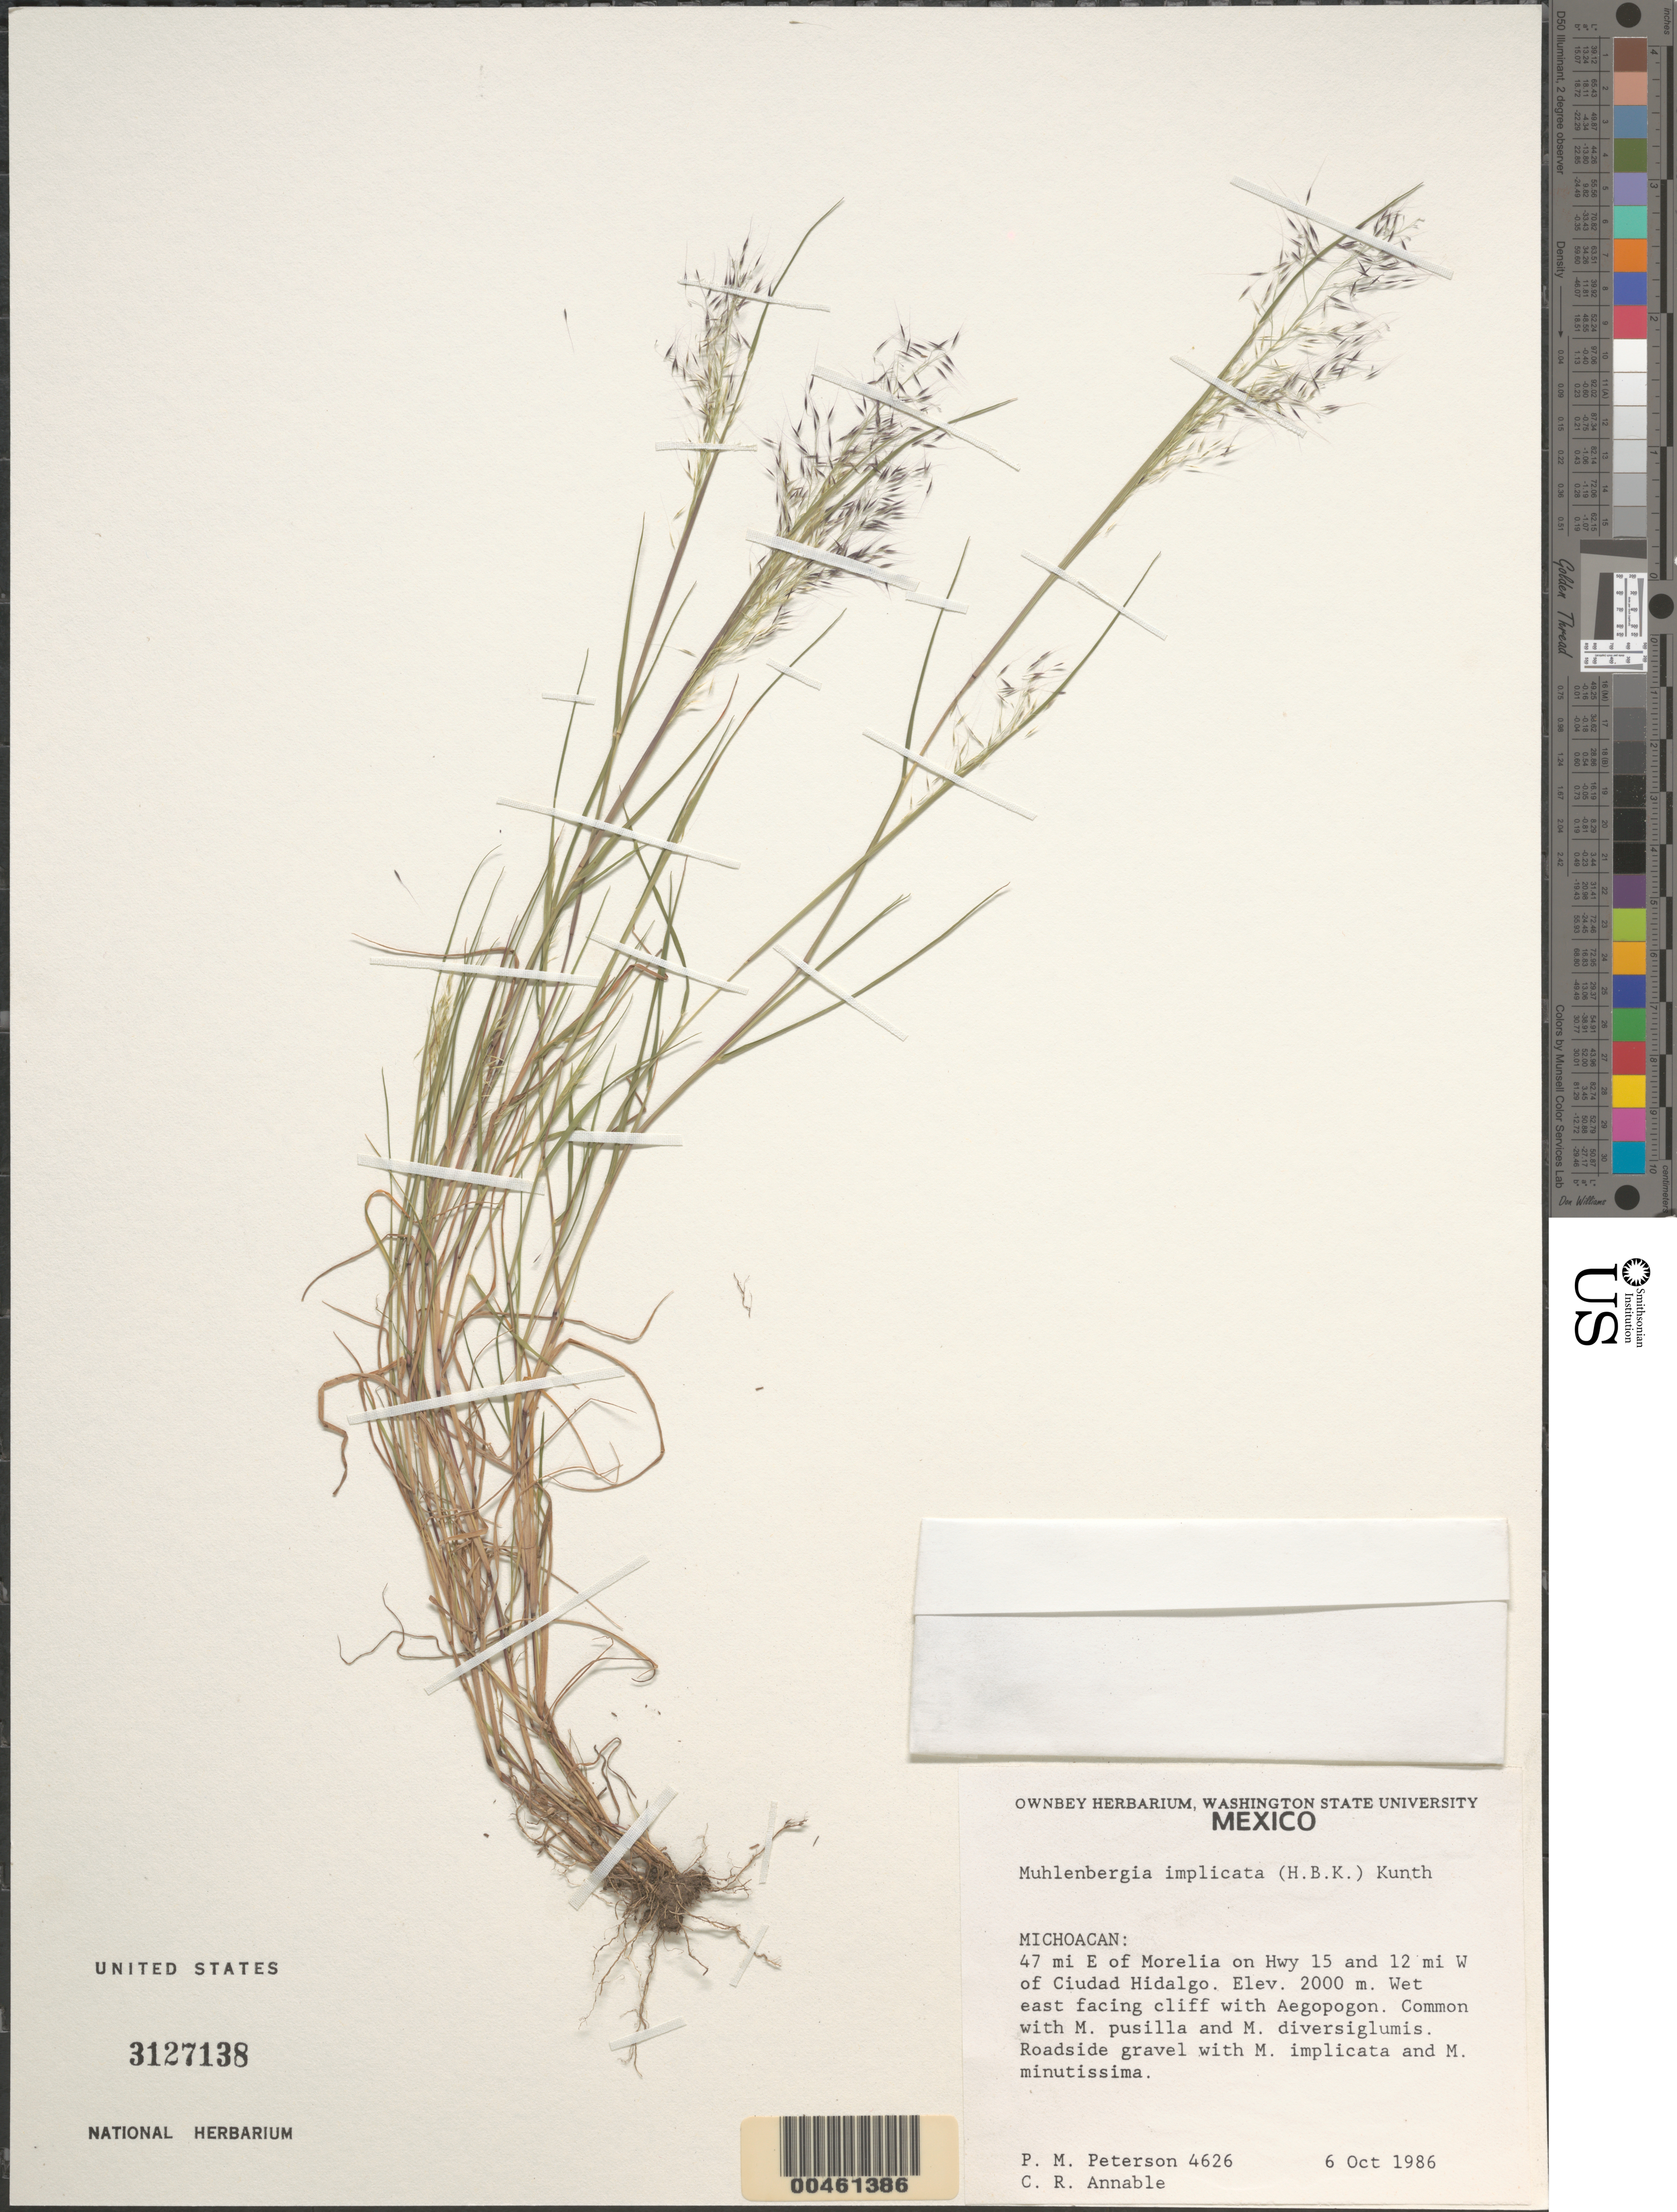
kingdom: Plantae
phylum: Tracheophyta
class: Liliopsida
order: Poales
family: Poaceae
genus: Muhlenbergia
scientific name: Muhlenbergia implicata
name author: (Kunth) Trin.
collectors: P. M. Peterson & C. R. Annable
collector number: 04626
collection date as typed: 06 Oct 1986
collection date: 1986-10-06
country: Mexico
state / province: Michoacán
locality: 47.0 mi E of Morelia on Hwy 15 and 12.0 mi W of Ciudad Hidalgo. Found in roadside grave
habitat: West facing cliff with Aegopogon. Roadside gravel with M. minutissima.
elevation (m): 2000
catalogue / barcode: US 3127138